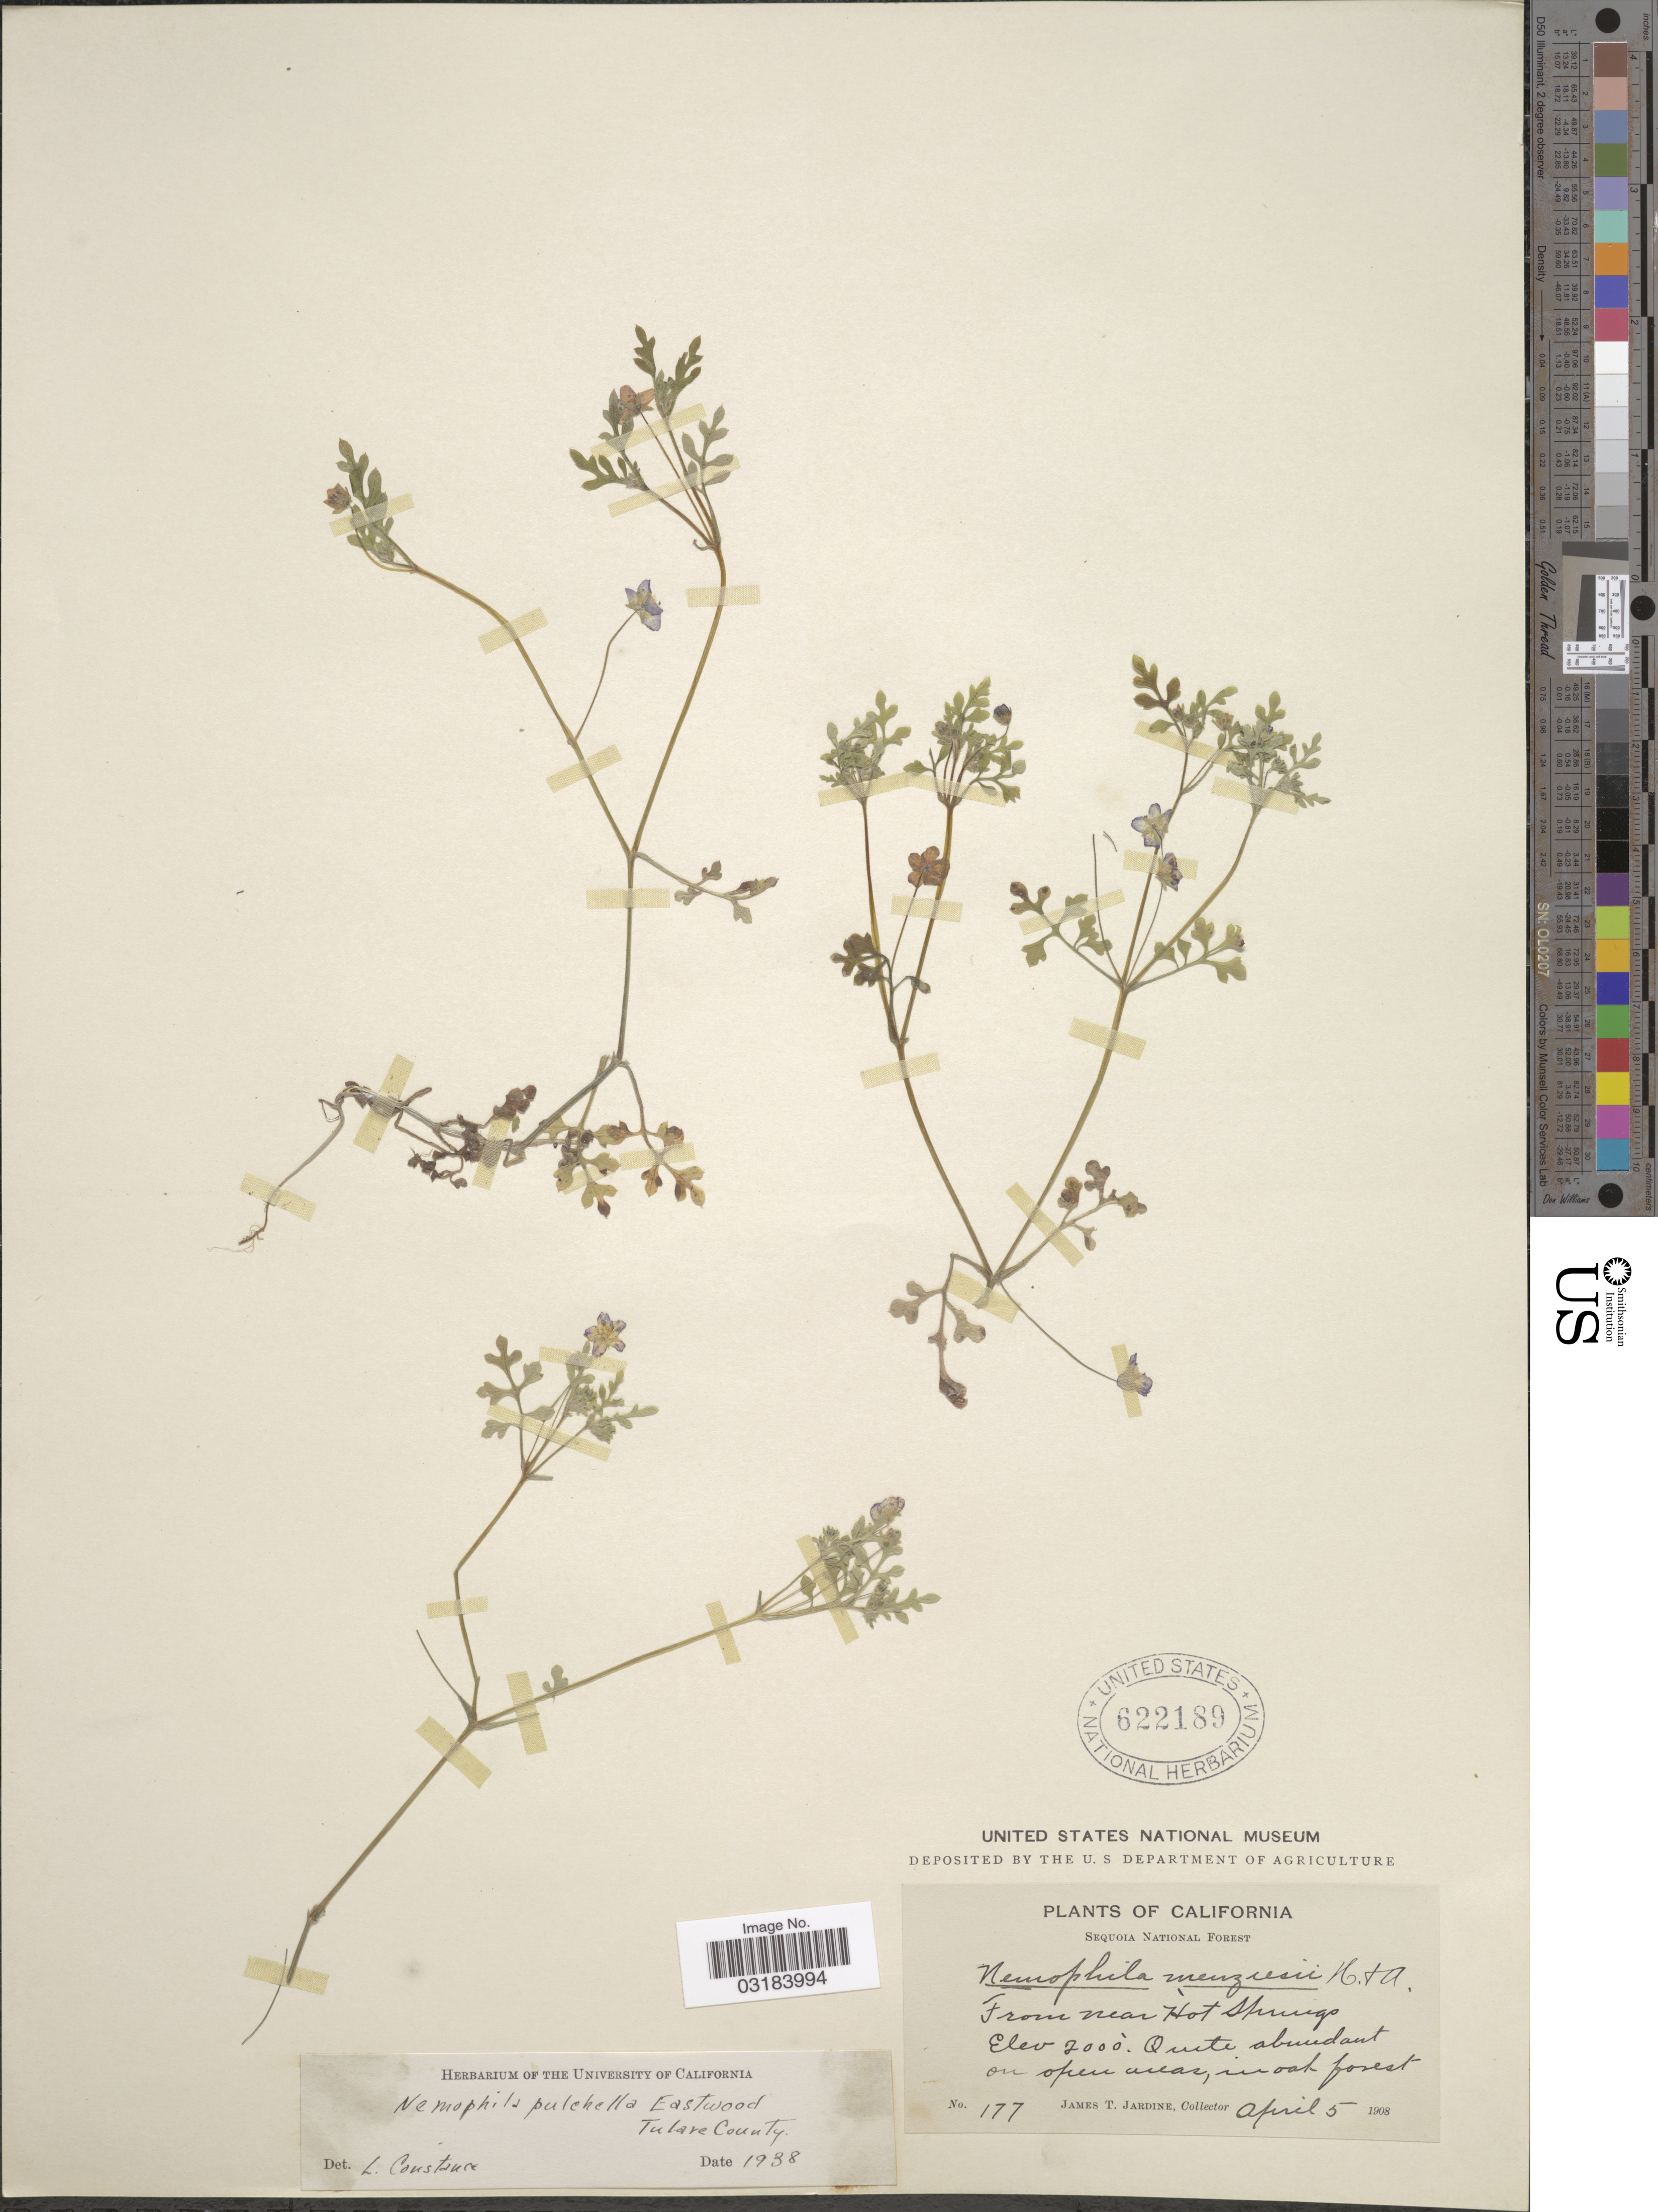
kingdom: Plantae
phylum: Tracheophyta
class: Magnoliopsida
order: Boraginales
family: Hydrophyllaceae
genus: Nemophila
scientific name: Nemophila pulchella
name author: Eastw.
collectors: J. T. Jardine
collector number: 177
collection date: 1908-04-05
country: United States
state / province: California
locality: Sequoia National Forest, From near Hot Springs.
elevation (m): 2134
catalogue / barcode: US 622189